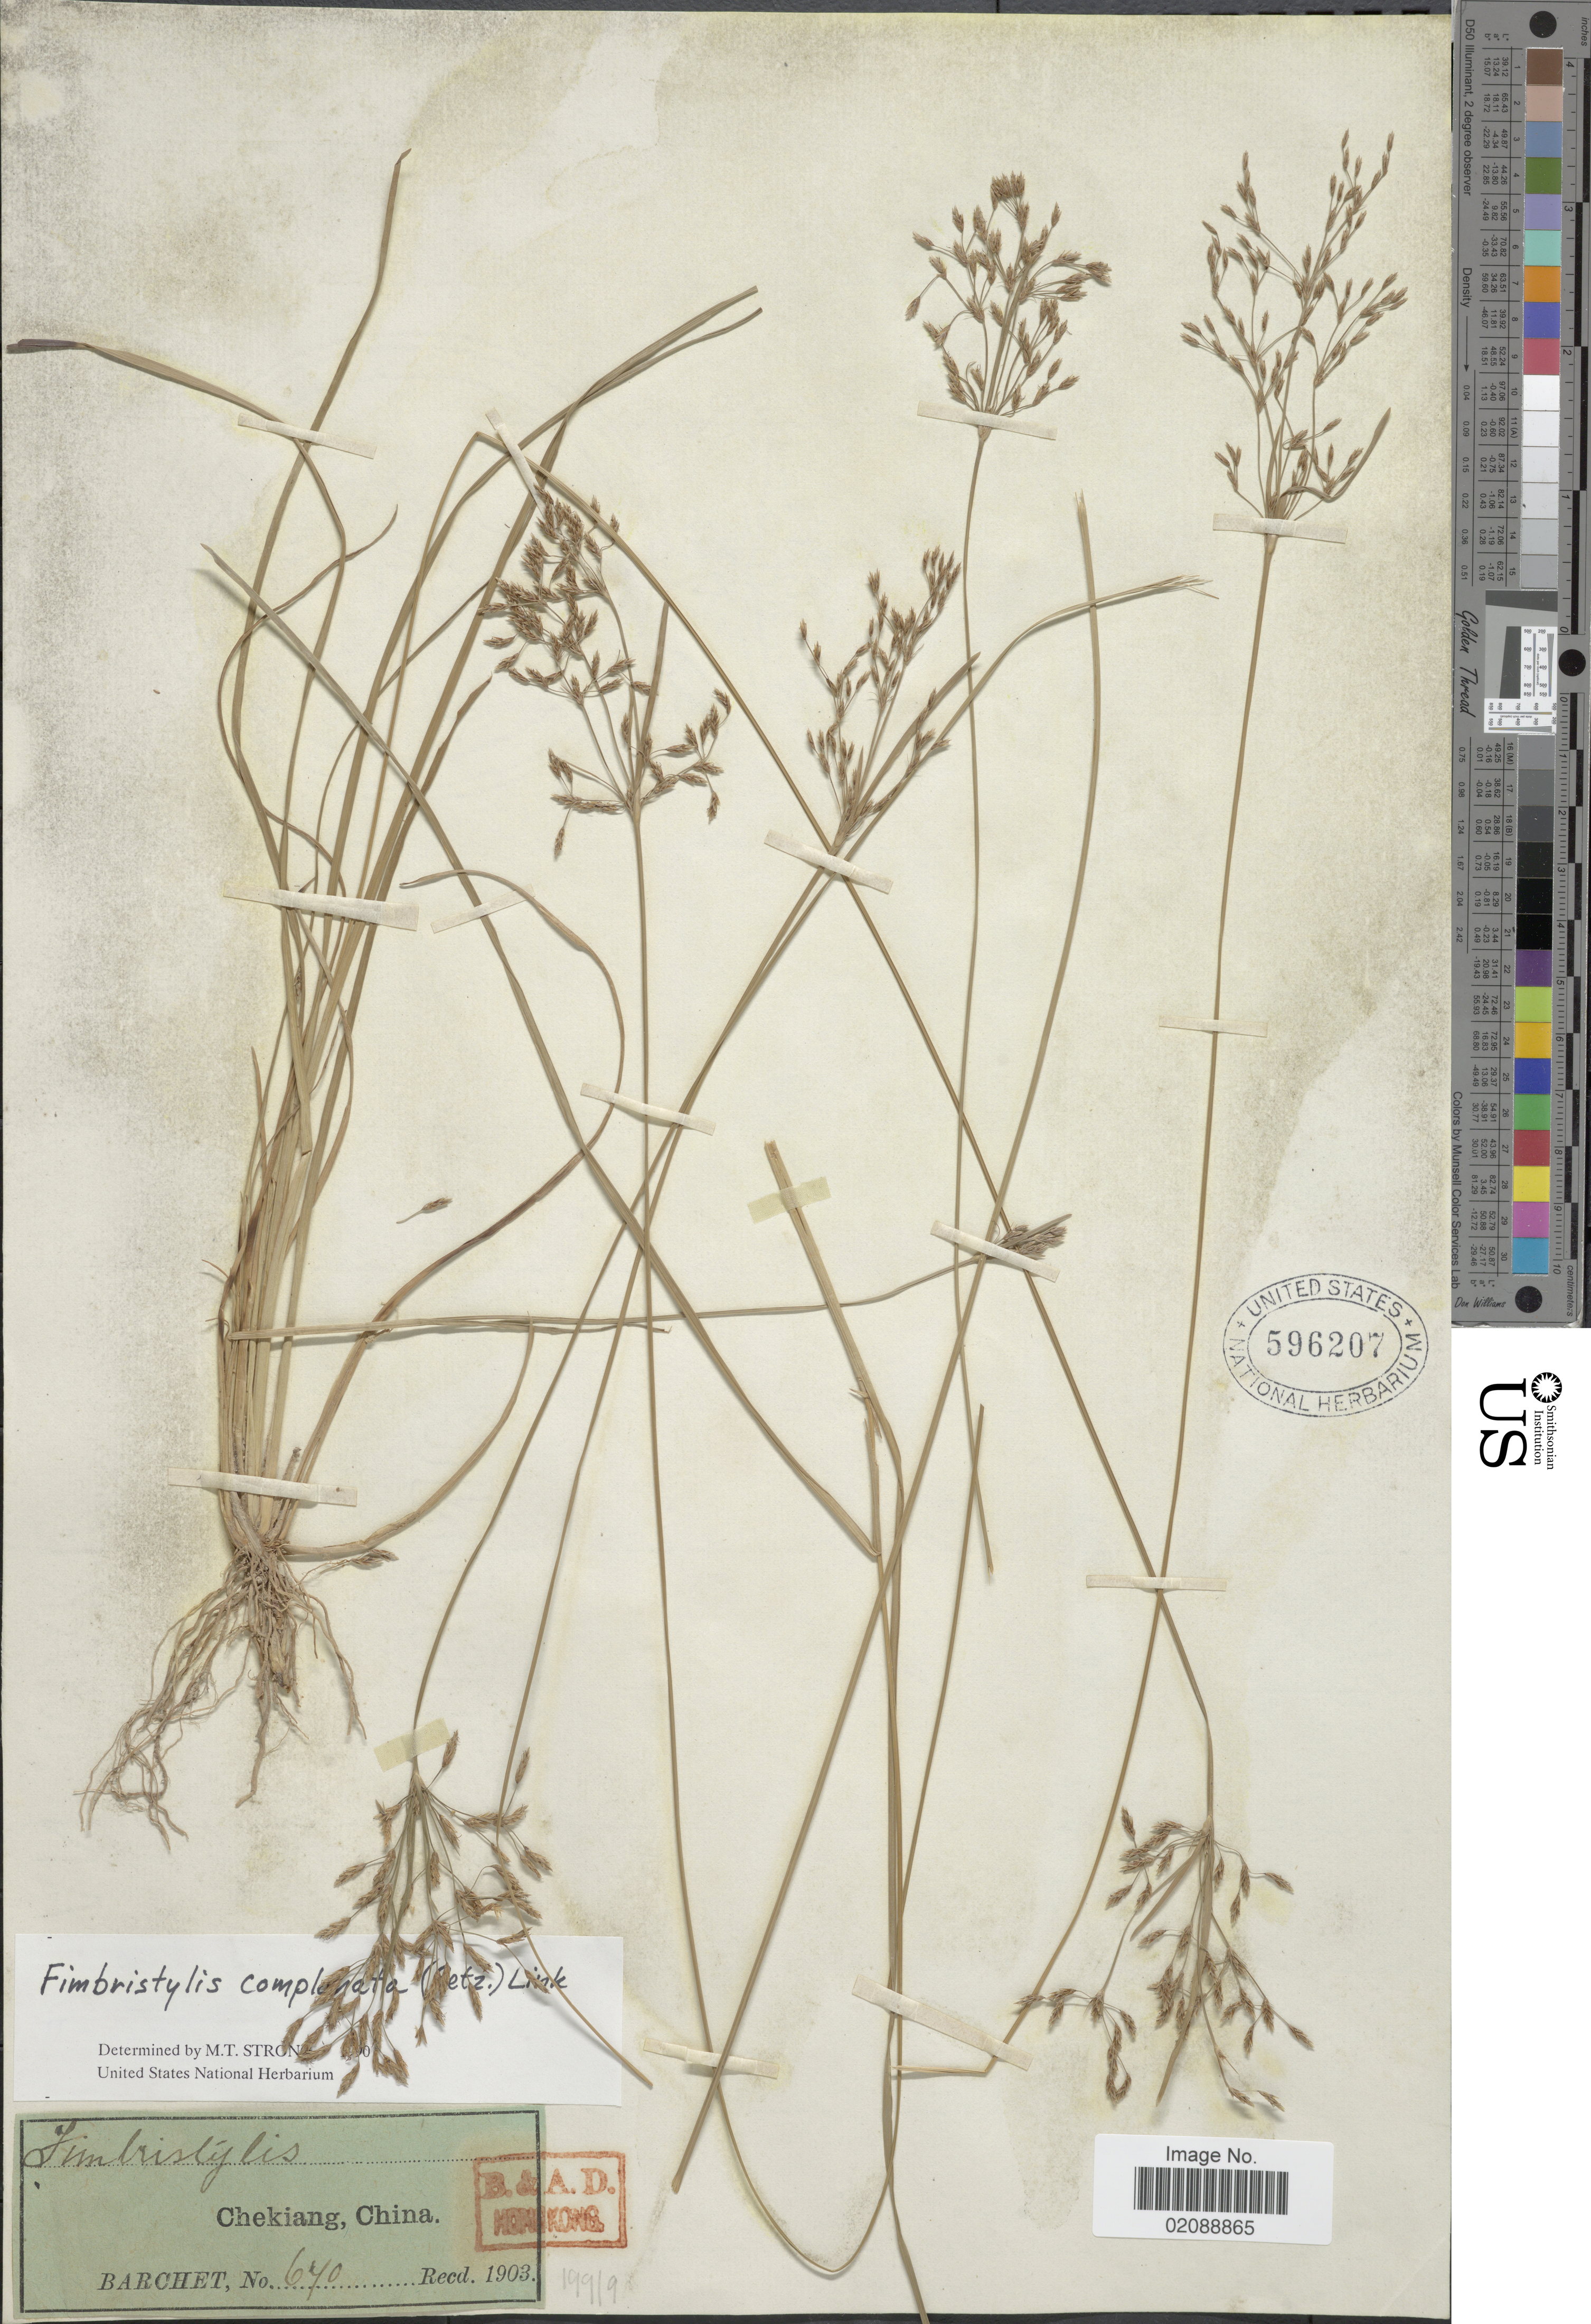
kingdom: Plantae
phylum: Tracheophyta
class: Liliopsida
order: Poales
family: Cyperaceae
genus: Fimbristylis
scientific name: Fimbristylis complanata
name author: (Retz.) Link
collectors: Barchet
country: China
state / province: Zhejiang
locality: Chekiang.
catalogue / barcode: US 596207